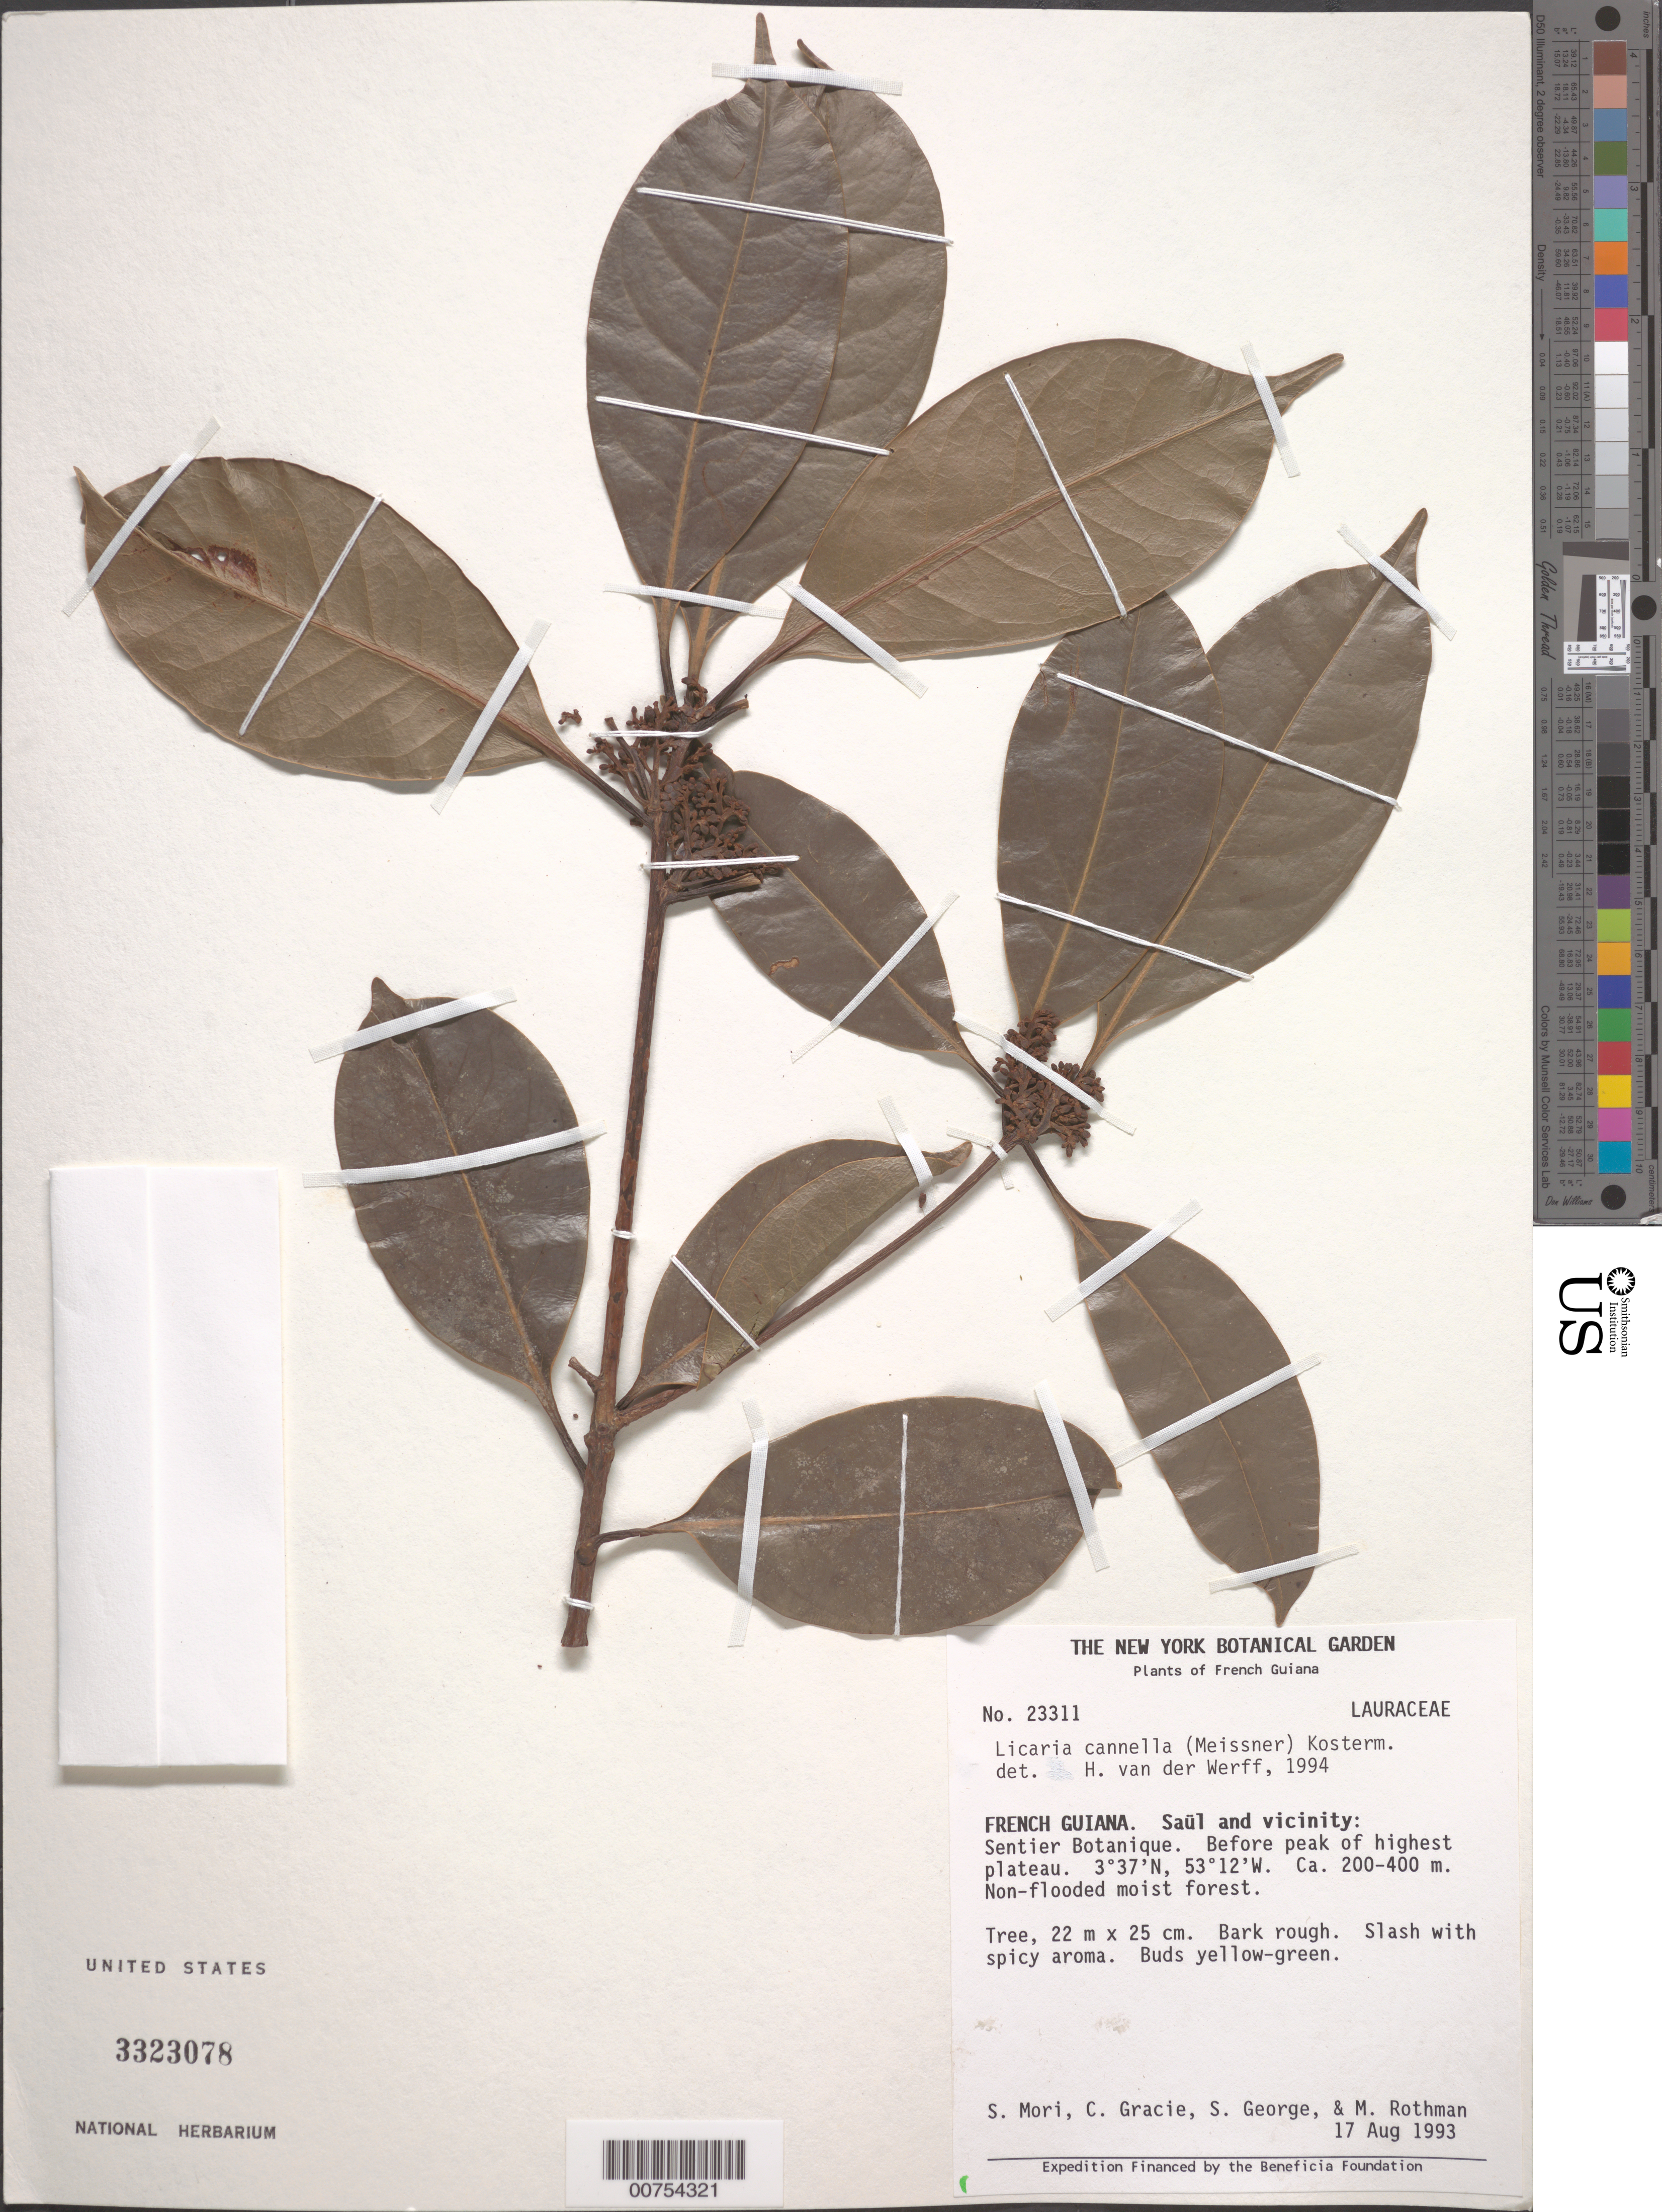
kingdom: Plantae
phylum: Tracheophyta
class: Magnoliopsida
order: Laurales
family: Lauraceae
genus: Licaria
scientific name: Licaria cannella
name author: (Meisn.) Kosterm.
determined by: van der Werff, H., (MO), Missouri Botanical Garden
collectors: S. Mori, C. A. Gracie, S. George & M. Rothman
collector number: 23311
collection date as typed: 17-Aug-93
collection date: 1993-08-17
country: French Guiana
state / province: Saint-Laurent-du-Maroni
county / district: Saül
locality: Saül and vic., Sentier Botanique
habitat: Non-flooded moist forest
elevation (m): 200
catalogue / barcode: US 3323078